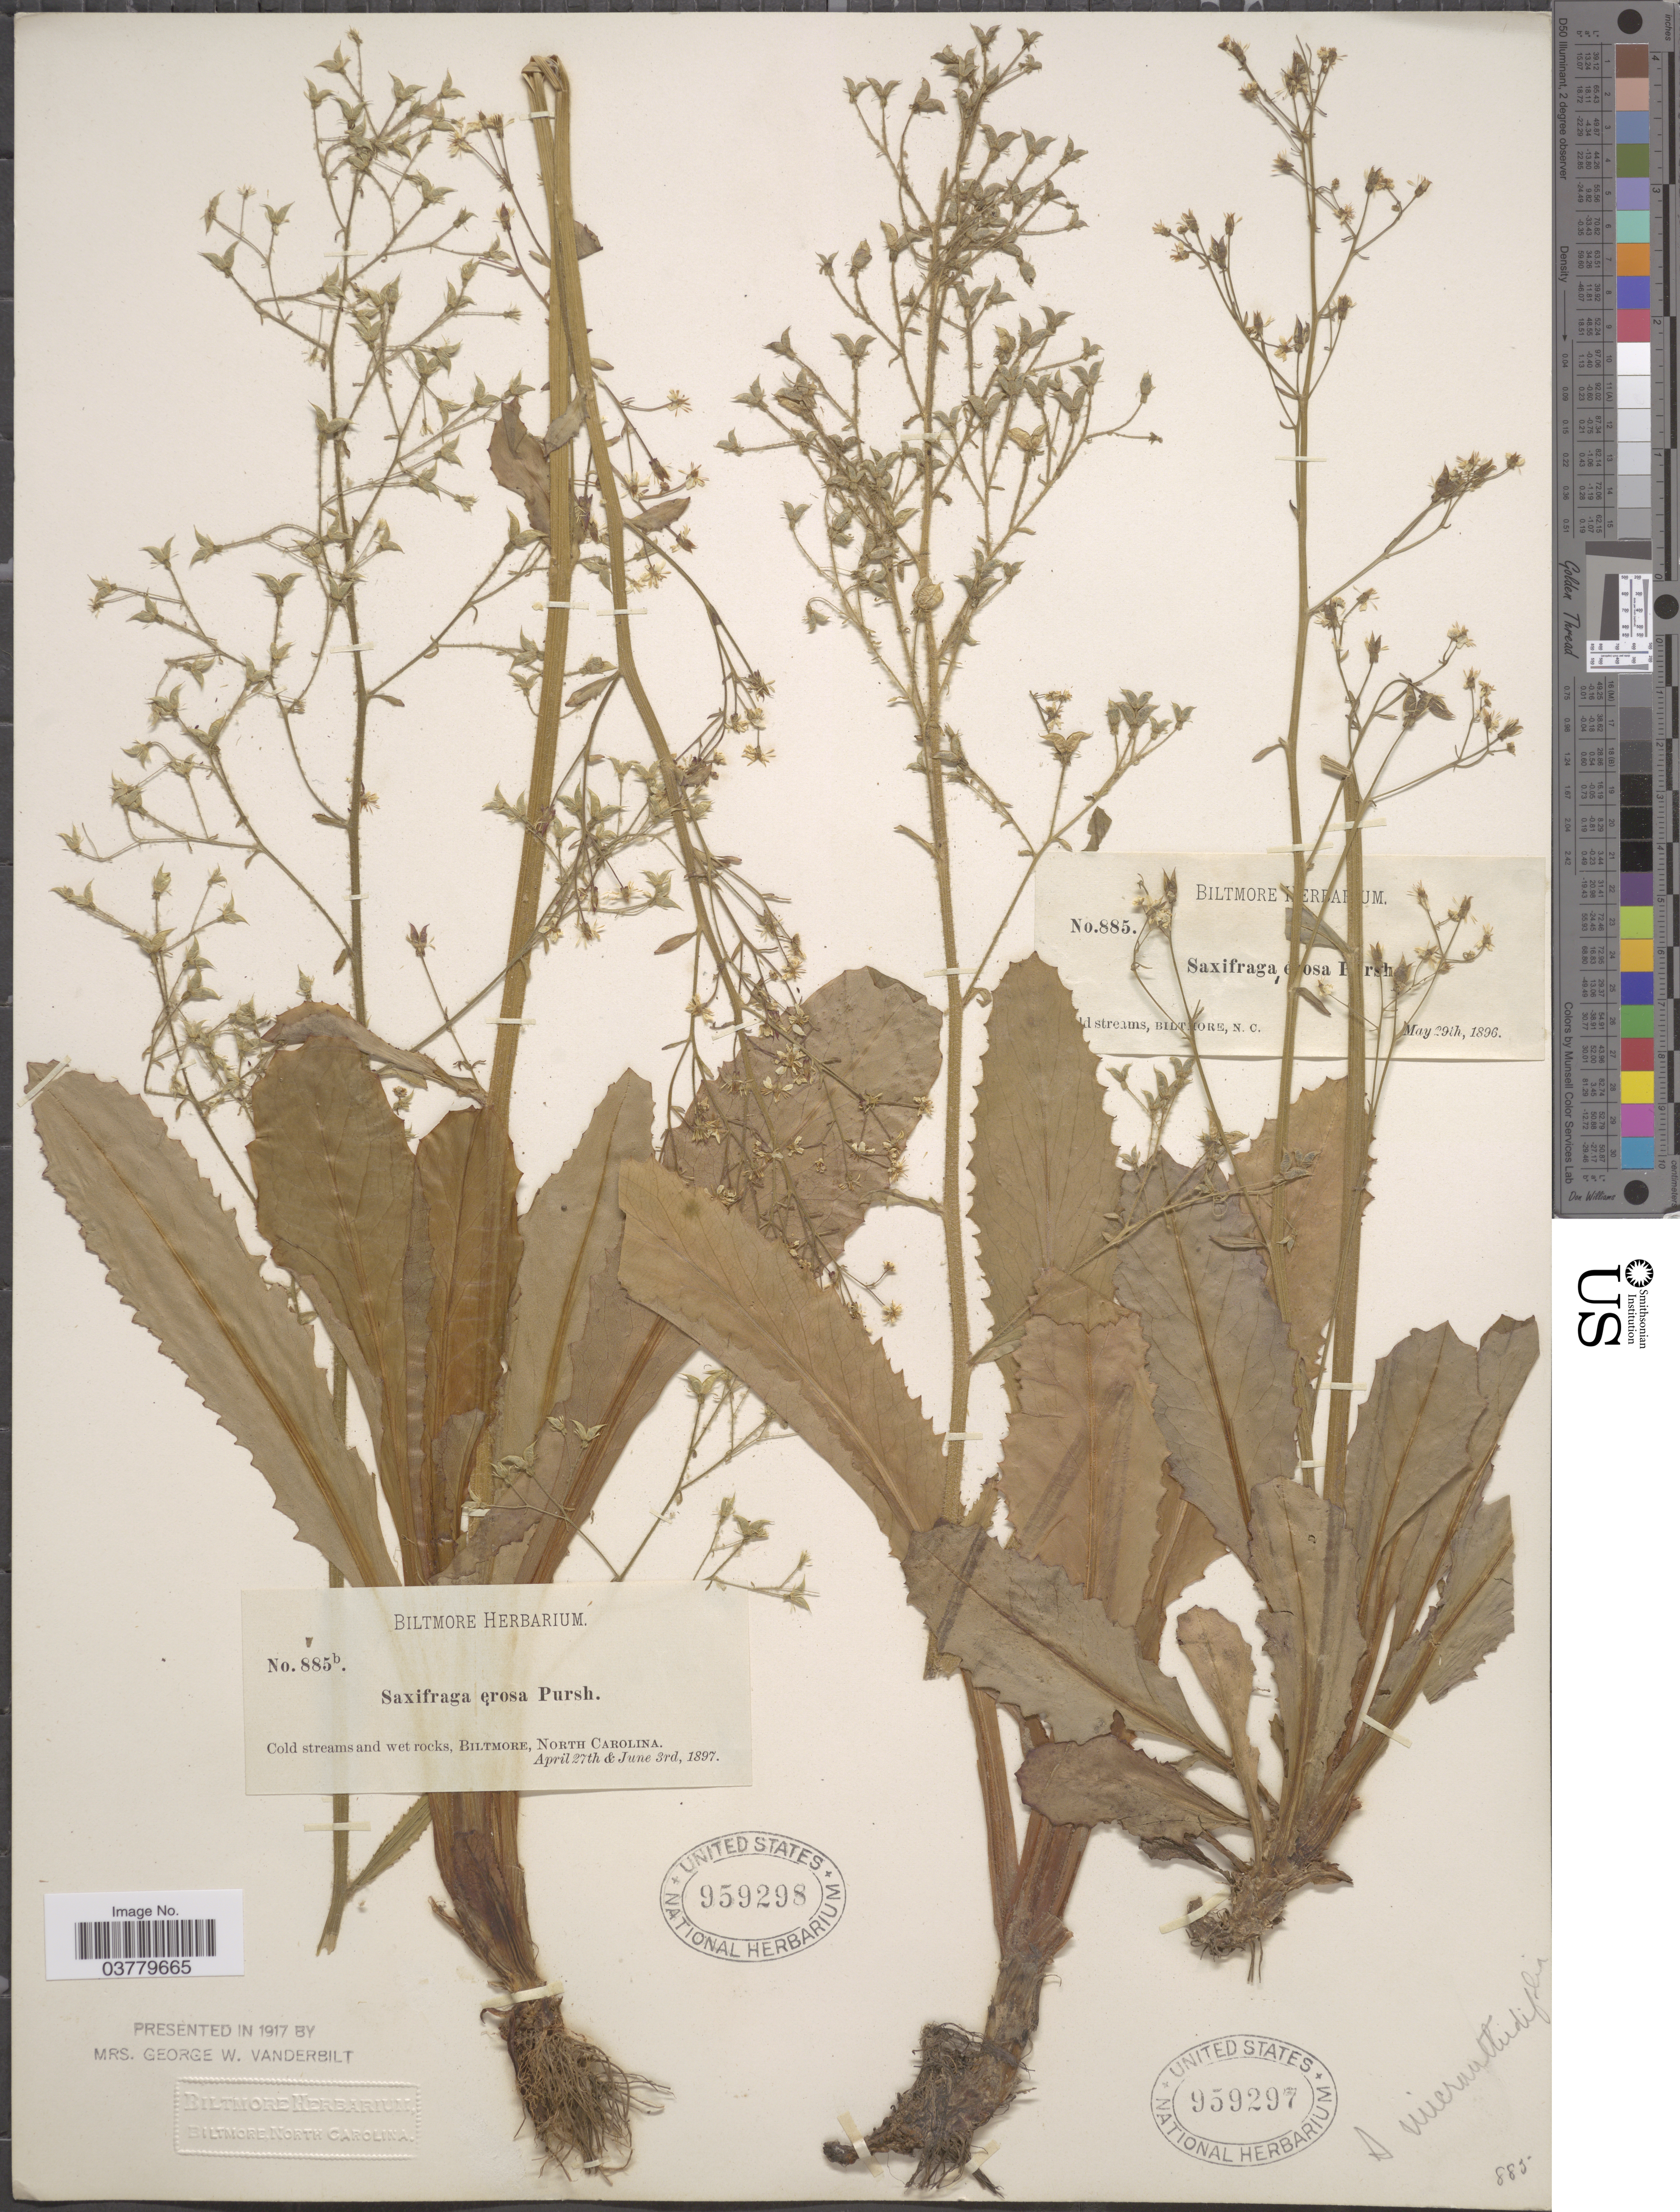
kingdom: Plantae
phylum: Tracheophyta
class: Magnoliopsida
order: Saxifragales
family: Saxifragaceae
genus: Micranthes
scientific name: Micranthes micranthidifolia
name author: (Haw.) Small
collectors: ex herb. Biltmore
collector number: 885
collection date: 1896-05-29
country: United States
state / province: North Carolina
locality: Biltmore.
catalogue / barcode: US 959297-2